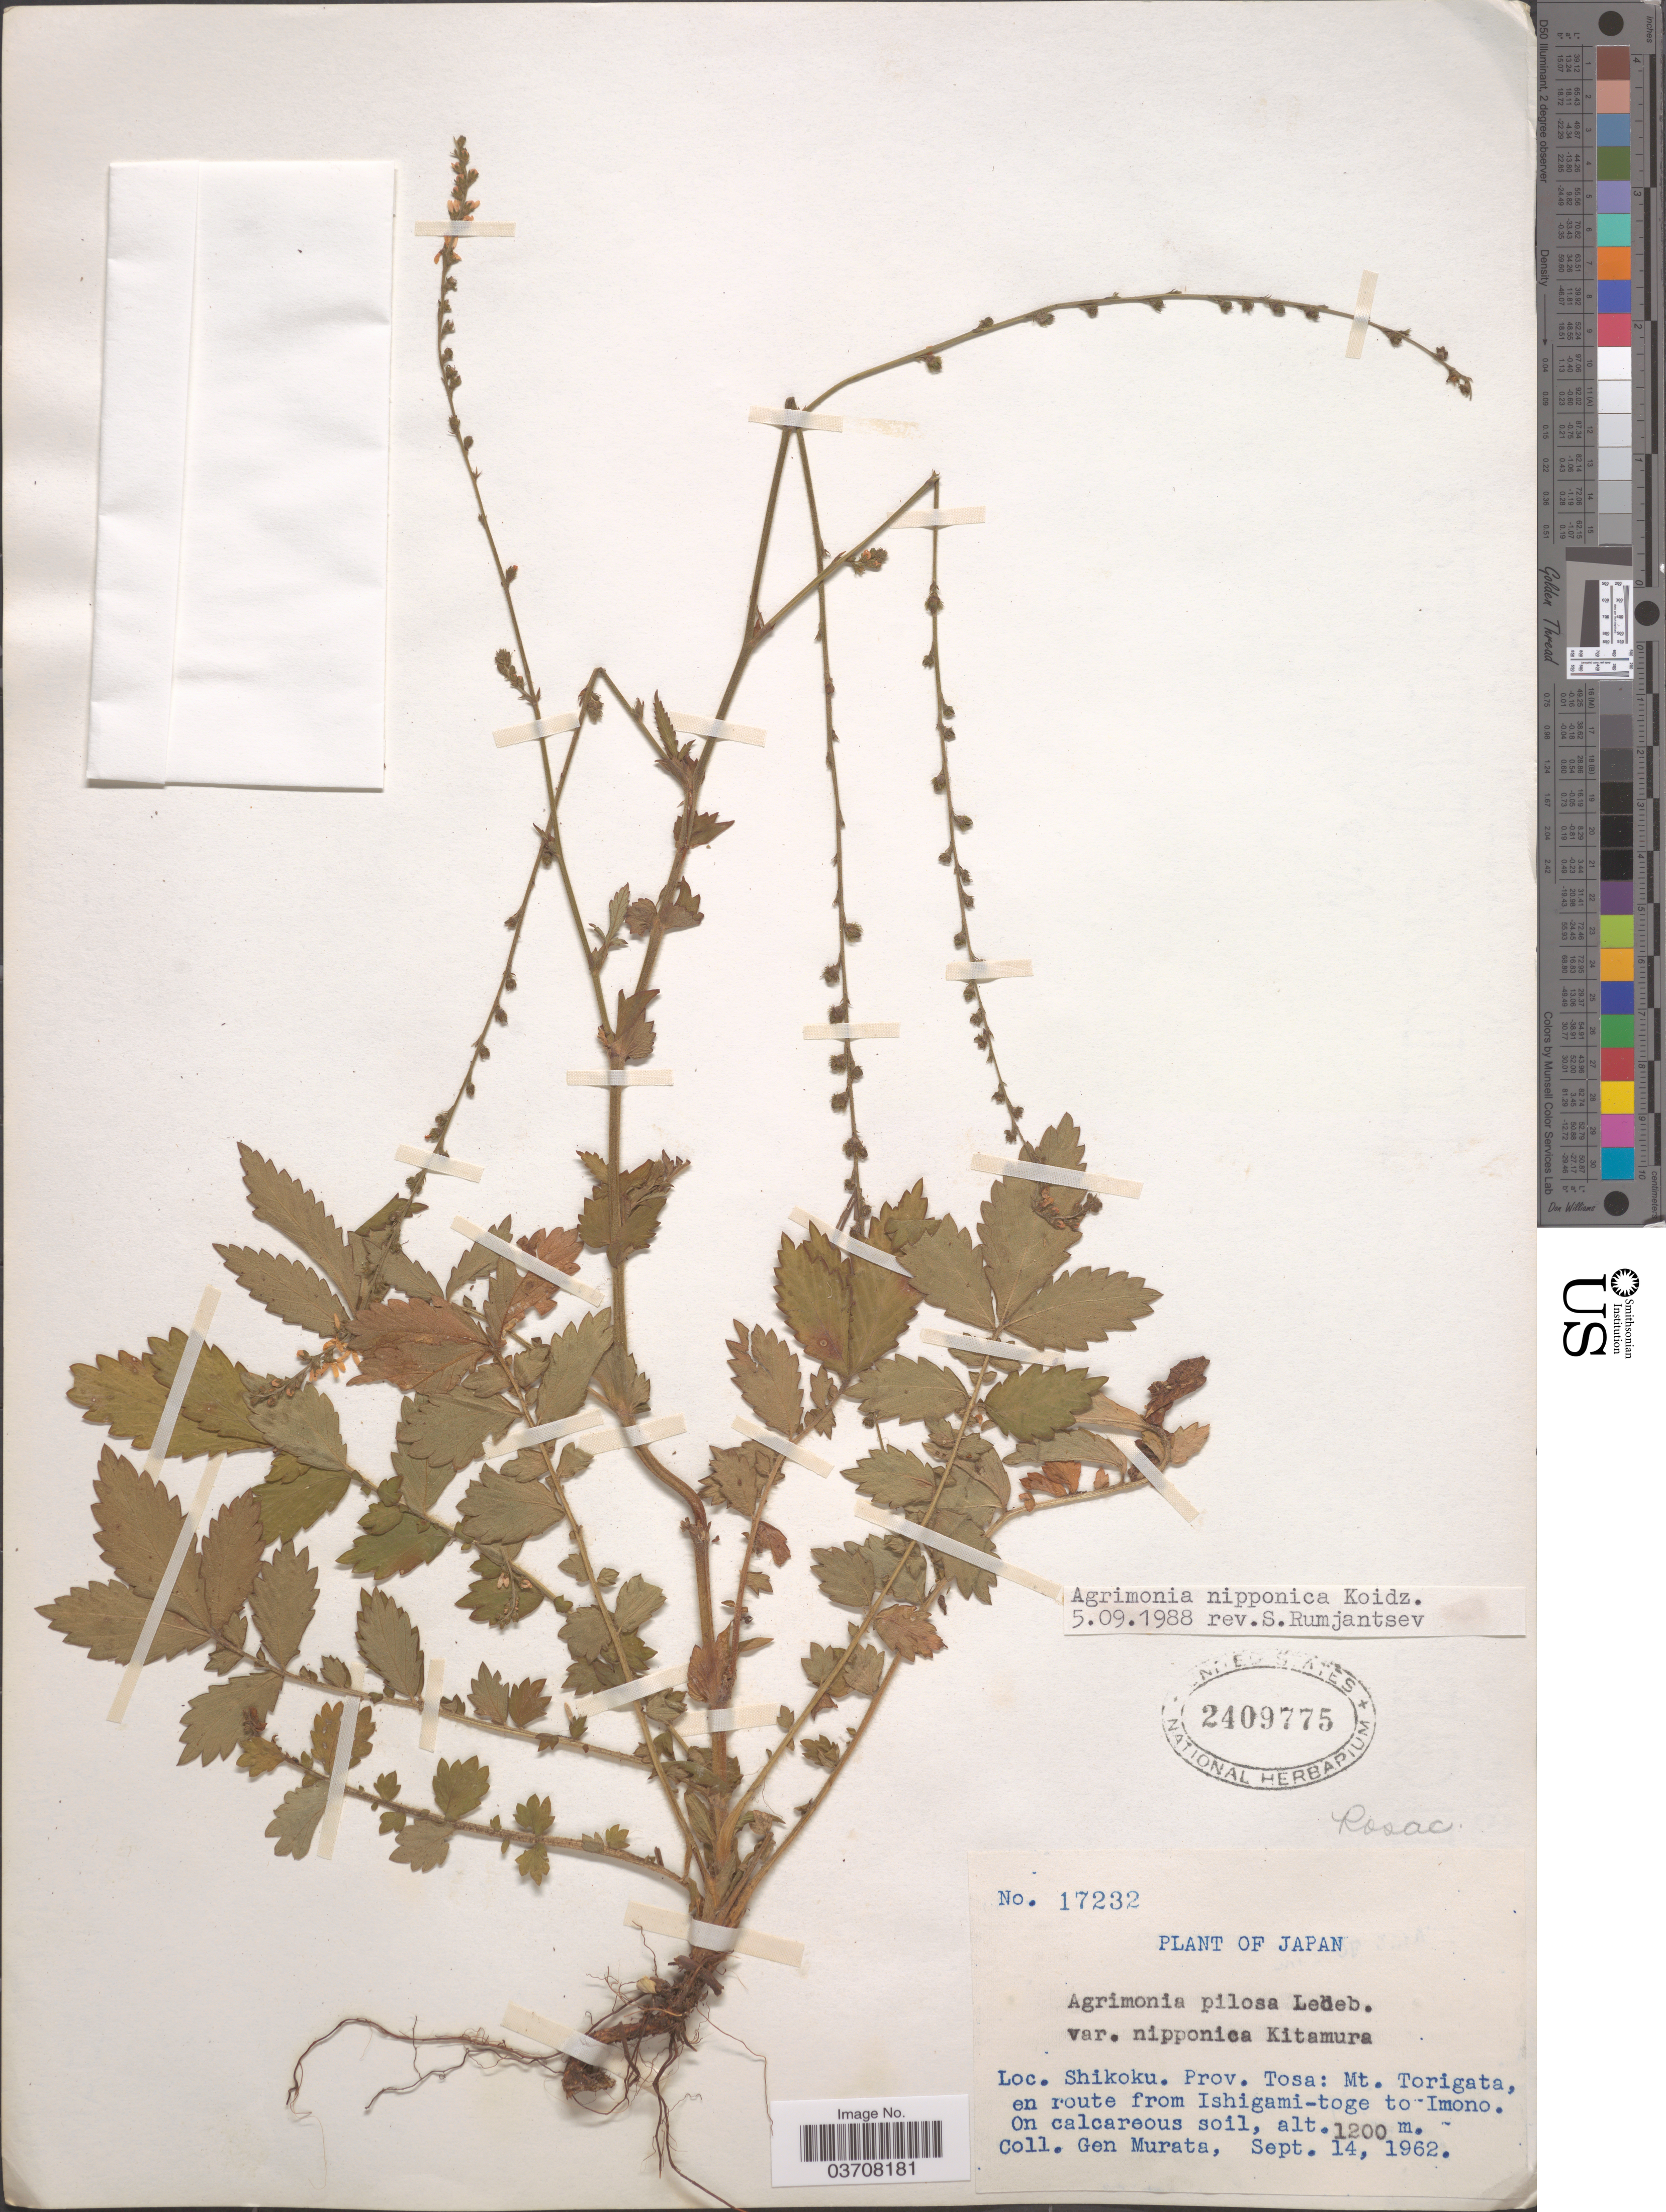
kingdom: Plantae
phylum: Tracheophyta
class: Magnoliopsida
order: Rosales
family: Rosaceae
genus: Agrimonia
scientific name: Agrimonia nipponica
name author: Koidz.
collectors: G. Murata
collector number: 17232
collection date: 1962-09-14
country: Japan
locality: Shikoku. Prov. Tosa: Mt. Torigata, en route from Ishigami-toge to Imono.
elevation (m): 1200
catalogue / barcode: US 2409775